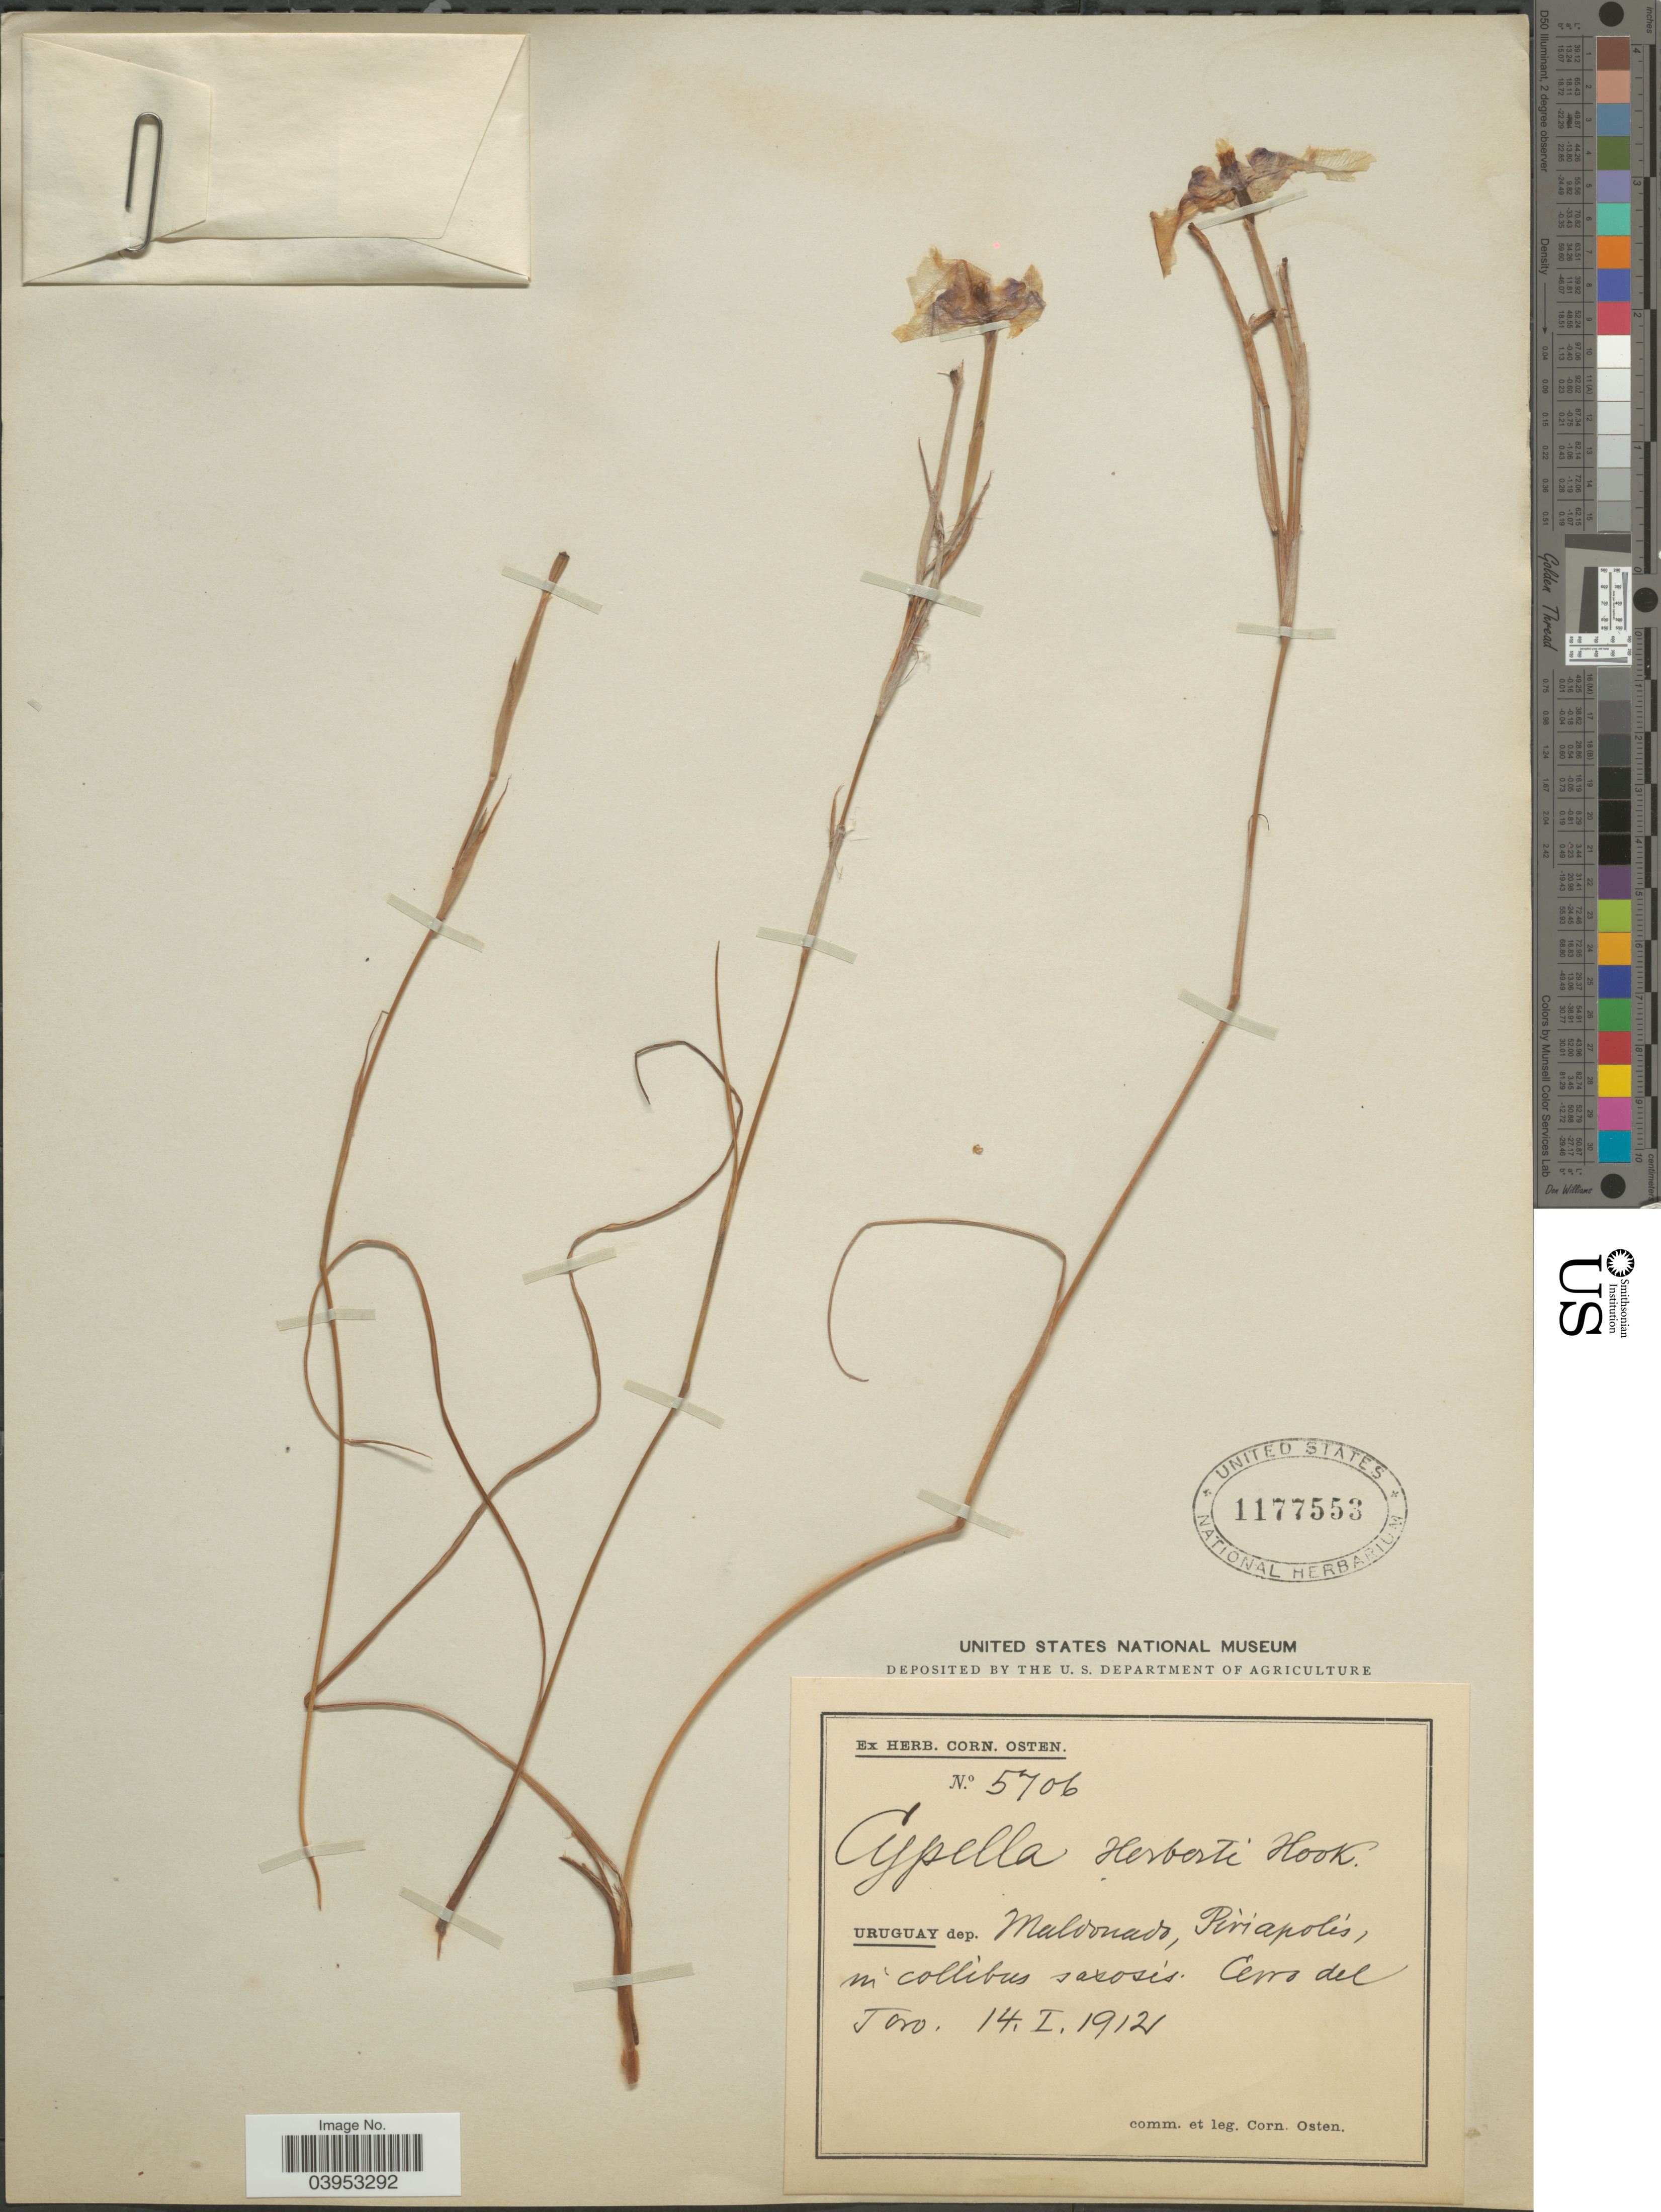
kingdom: Plantae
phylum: Tracheophyta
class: Liliopsida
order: Asparagales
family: Iridaceae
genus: Cypella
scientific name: Cypella herbertii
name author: (Lindl.) Herb.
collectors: C. Osten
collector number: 5706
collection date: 1912-01-14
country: Uruguay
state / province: Maldonado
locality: Dep. Maldonado, Piriapolis, in collibus saxosis. Cerro del Toro.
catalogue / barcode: US 1177553